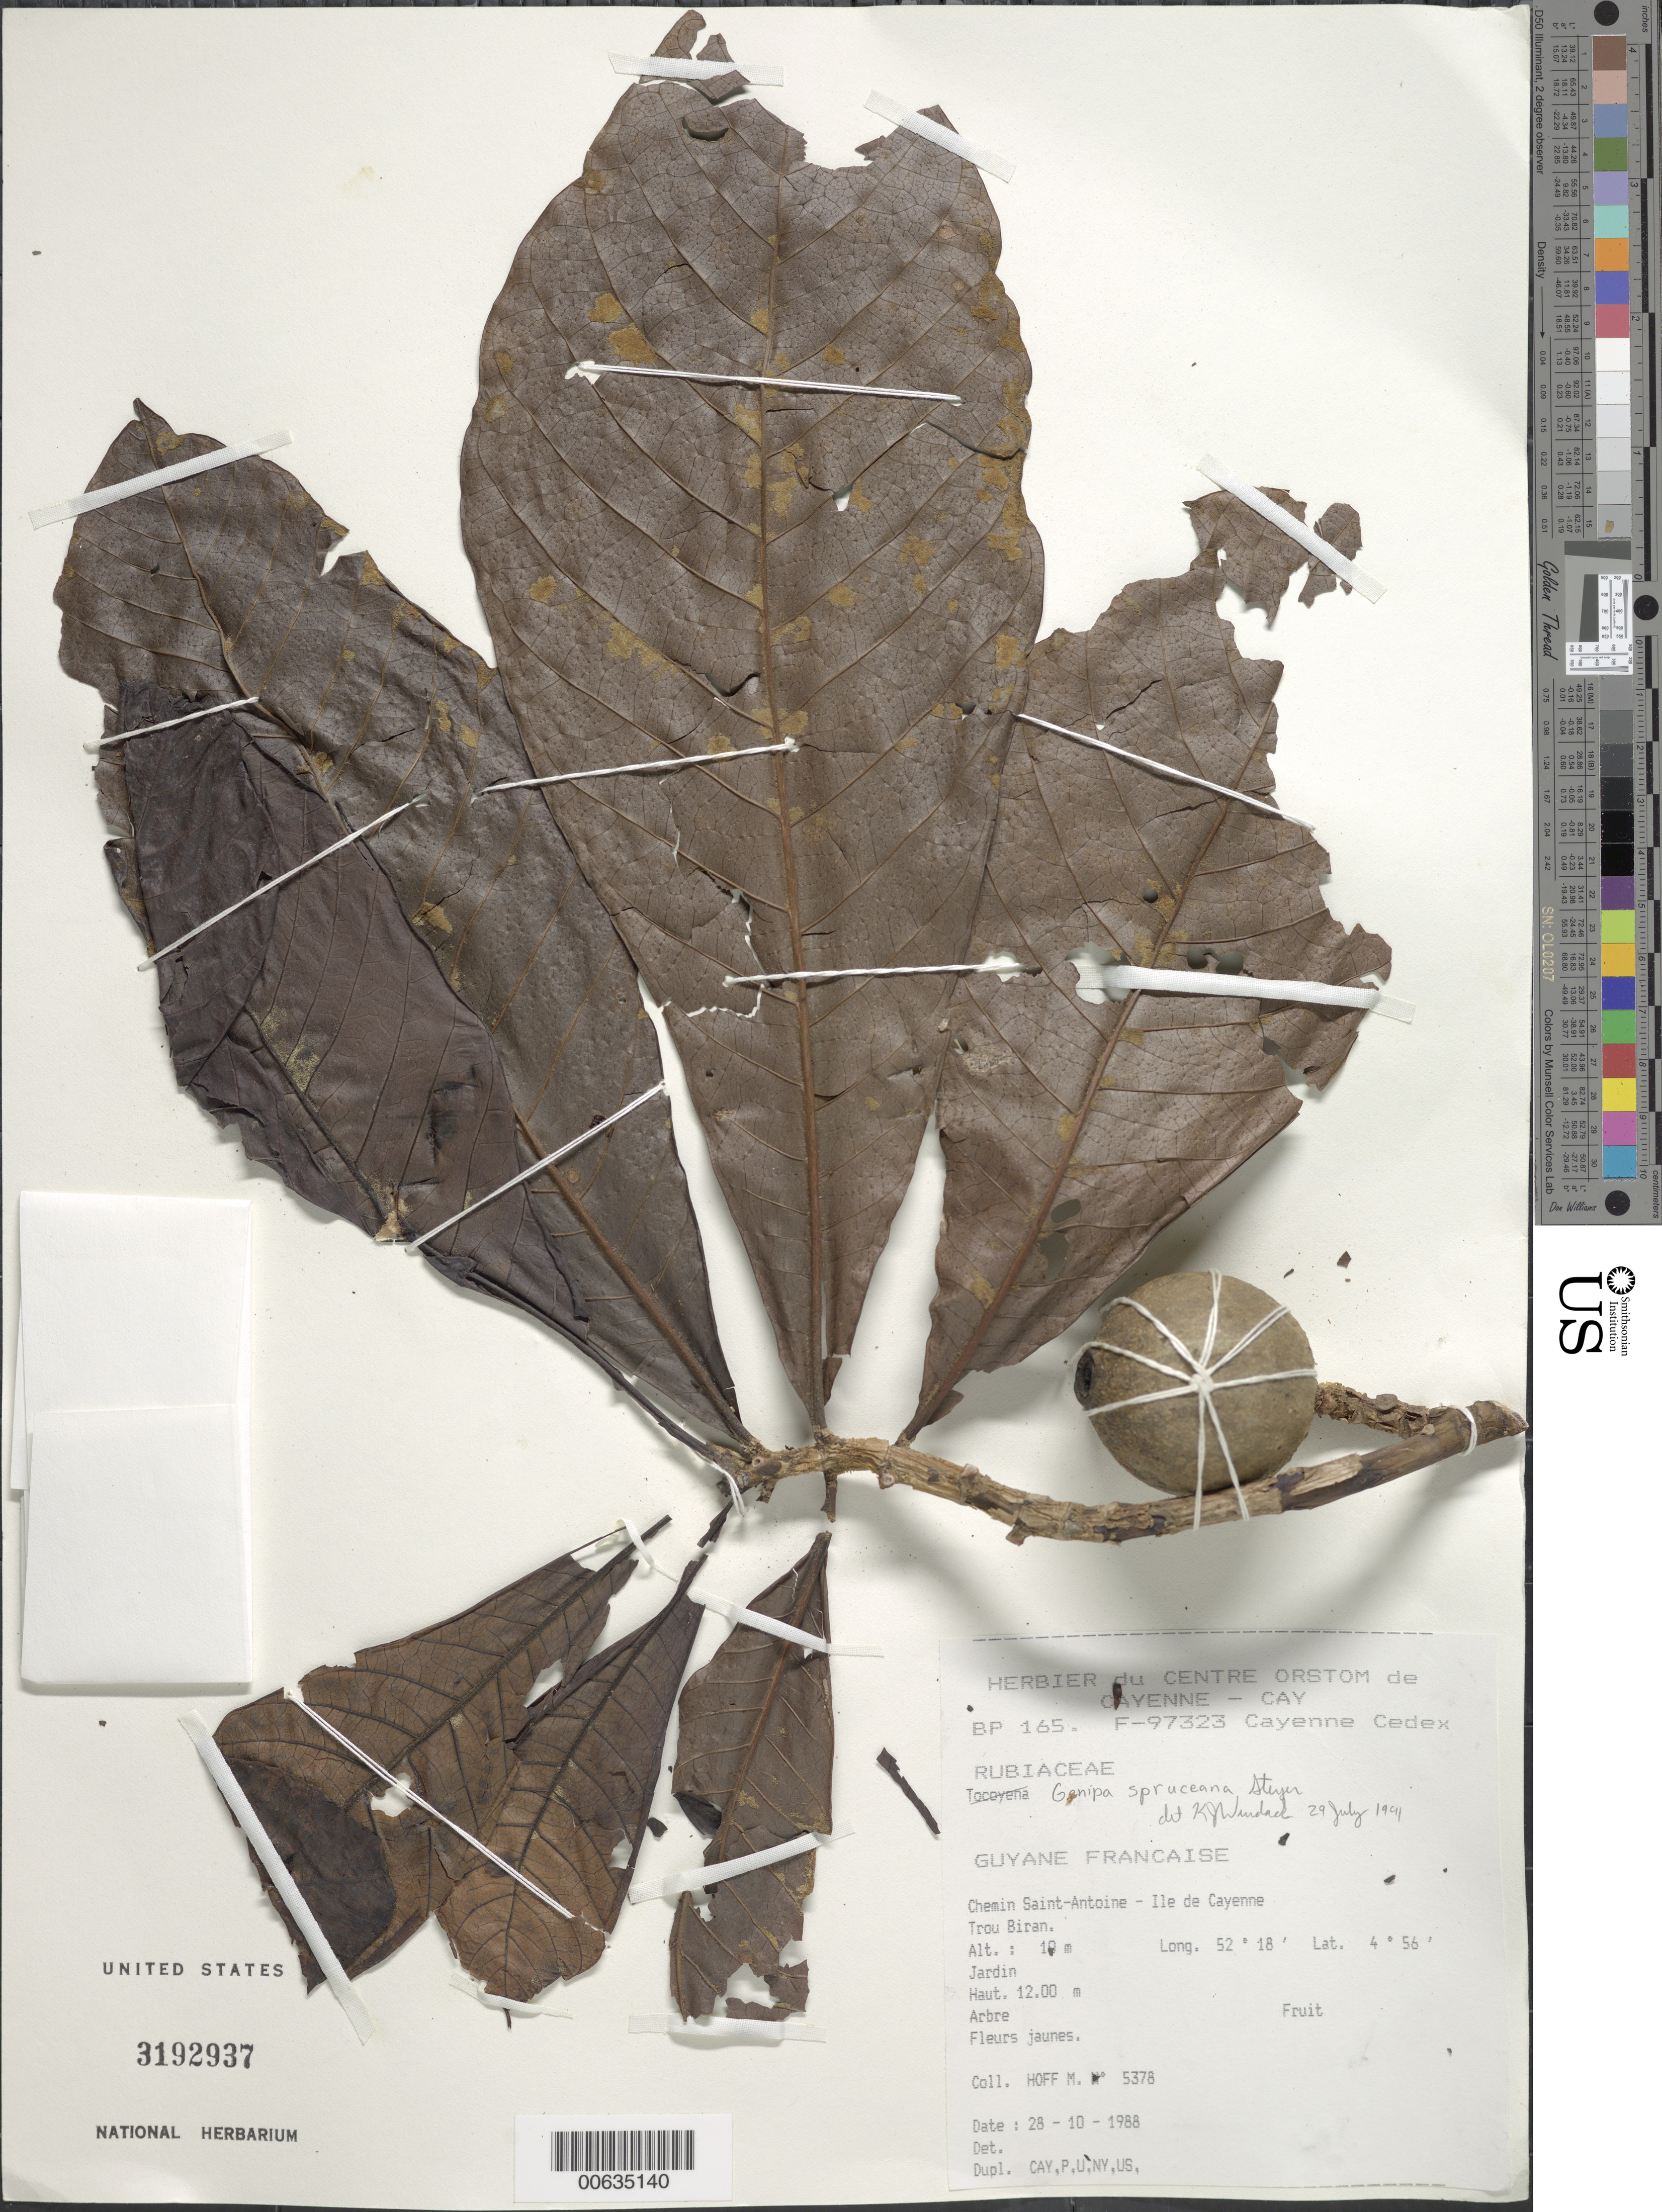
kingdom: Plantae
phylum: Tracheophyta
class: Magnoliopsida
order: Gentianales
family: Rubiaceae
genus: Genipa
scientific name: Genipa spruceana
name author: Steyerm.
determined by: Wurdack, John J., (US), US (UNITED STATES)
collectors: M. Hoff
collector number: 5378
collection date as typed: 28-Oct-88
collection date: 1988-10-28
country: French Guiana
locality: Chemin Saint-Antoine, Ile de Cayenne. Trou biran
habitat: Jardin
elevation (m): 10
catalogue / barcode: US 3192937